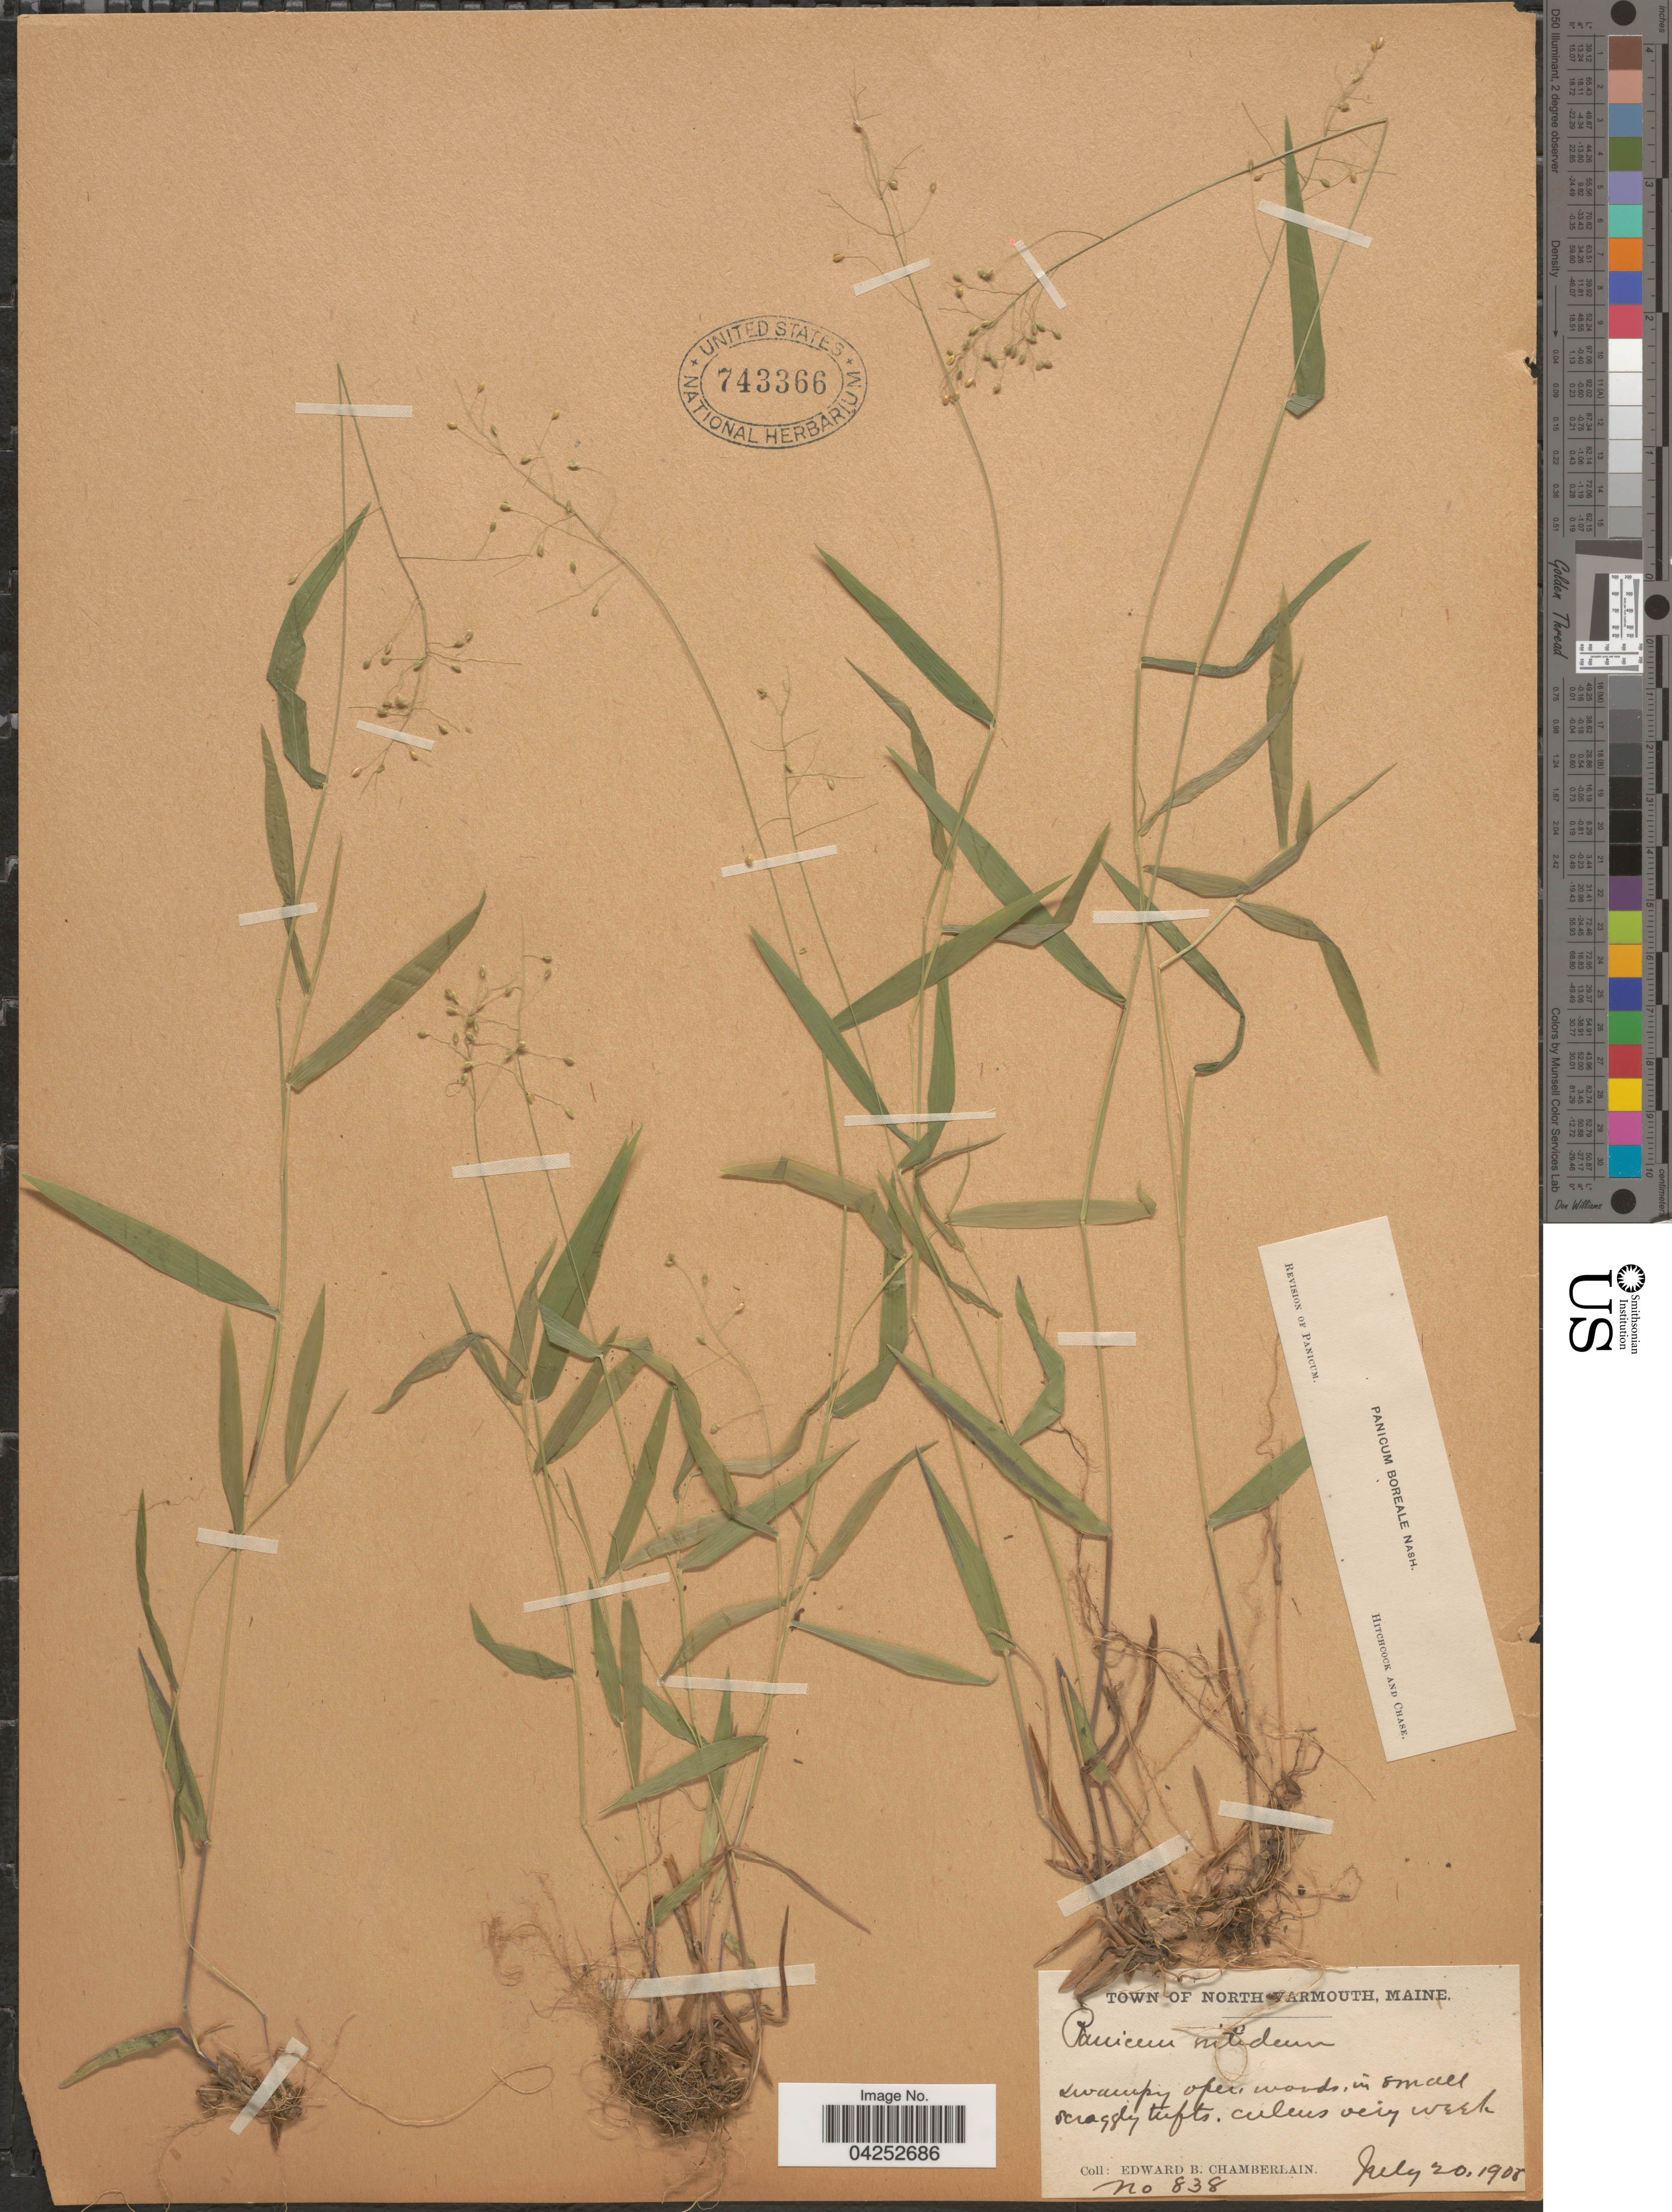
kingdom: Plantae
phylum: Tracheophyta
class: Liliopsida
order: Poales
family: Poaceae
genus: Dichanthelium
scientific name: Dichanthelium boreale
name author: (Nash) Freckmann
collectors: E. Chamberlain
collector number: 838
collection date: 1905-07-20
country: United States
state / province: Maine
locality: Town of North Yarmouth.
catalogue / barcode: US 743366